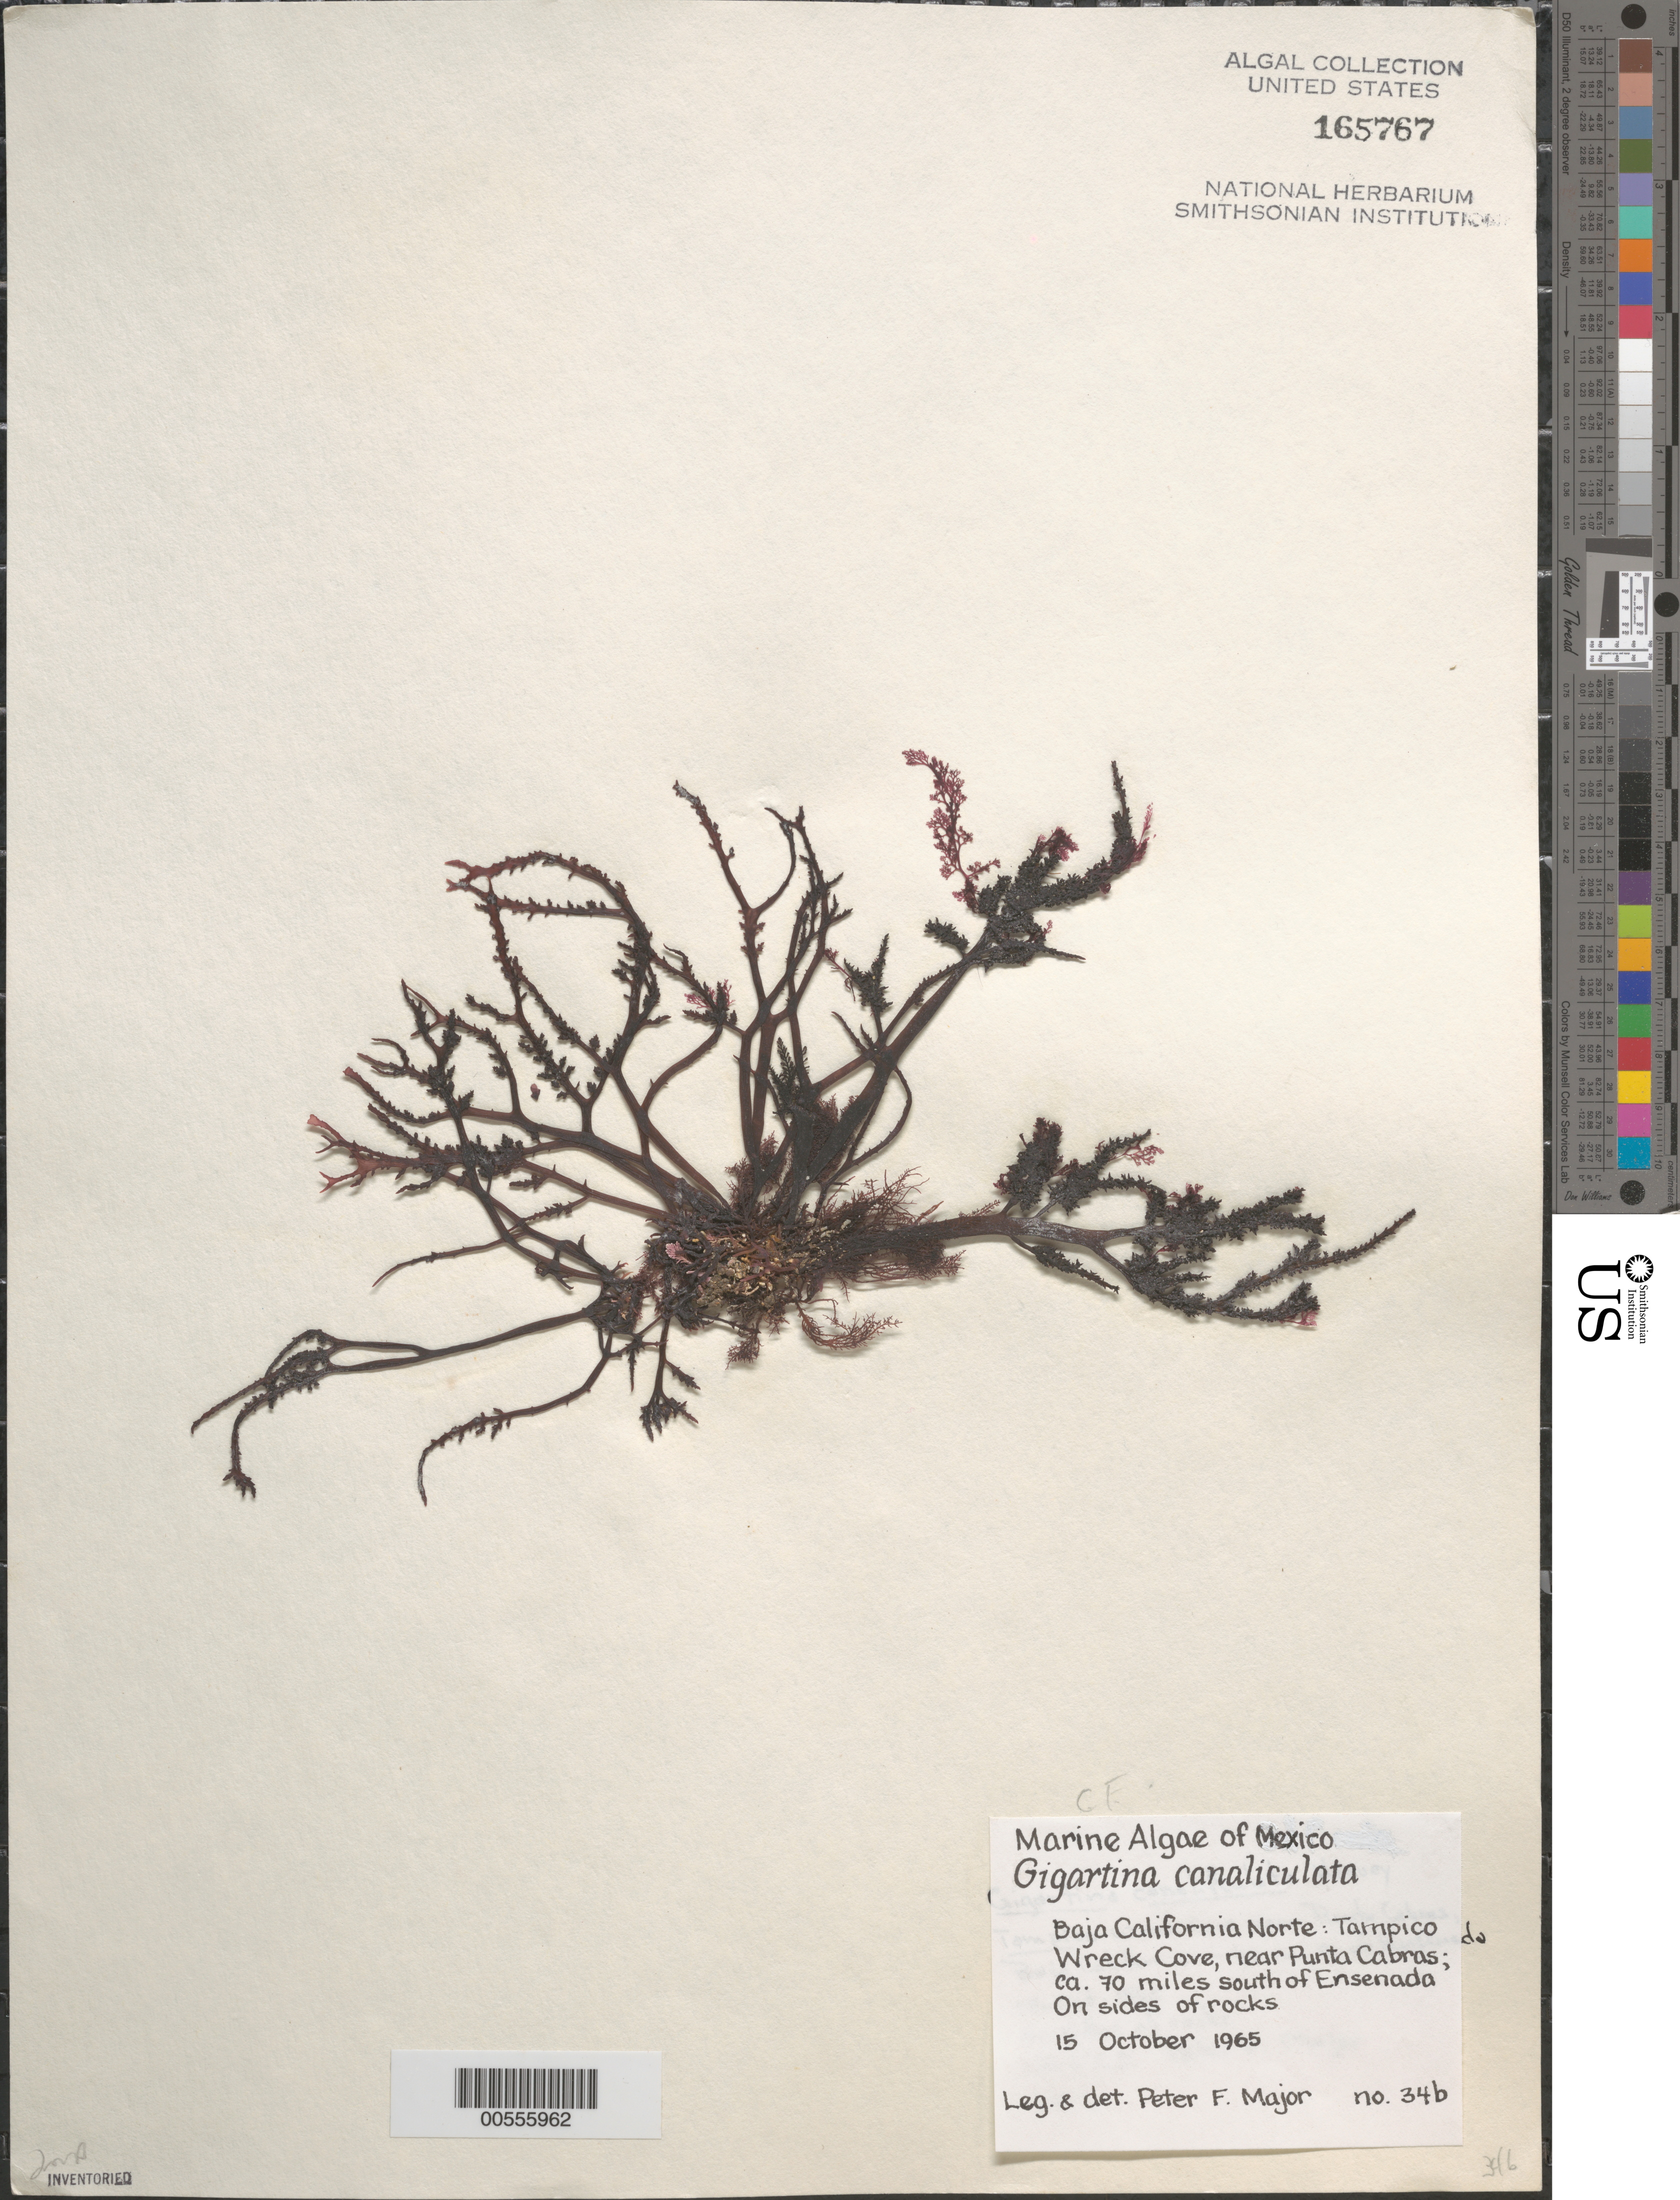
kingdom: Plantae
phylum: Rhodophyta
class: Florideophyceae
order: Gigartinales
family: Gigartinaceae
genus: Chondracanthus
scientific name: Chondracanthus canaliculatus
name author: (Harv.) Guiry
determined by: Algae name updating Project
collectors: P. Major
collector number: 34b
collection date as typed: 15 Oct 1965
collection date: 1965-10-15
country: Mexico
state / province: Baja California Norte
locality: Tampico Wreck Cove, near Punta Cabras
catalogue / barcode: US 165767